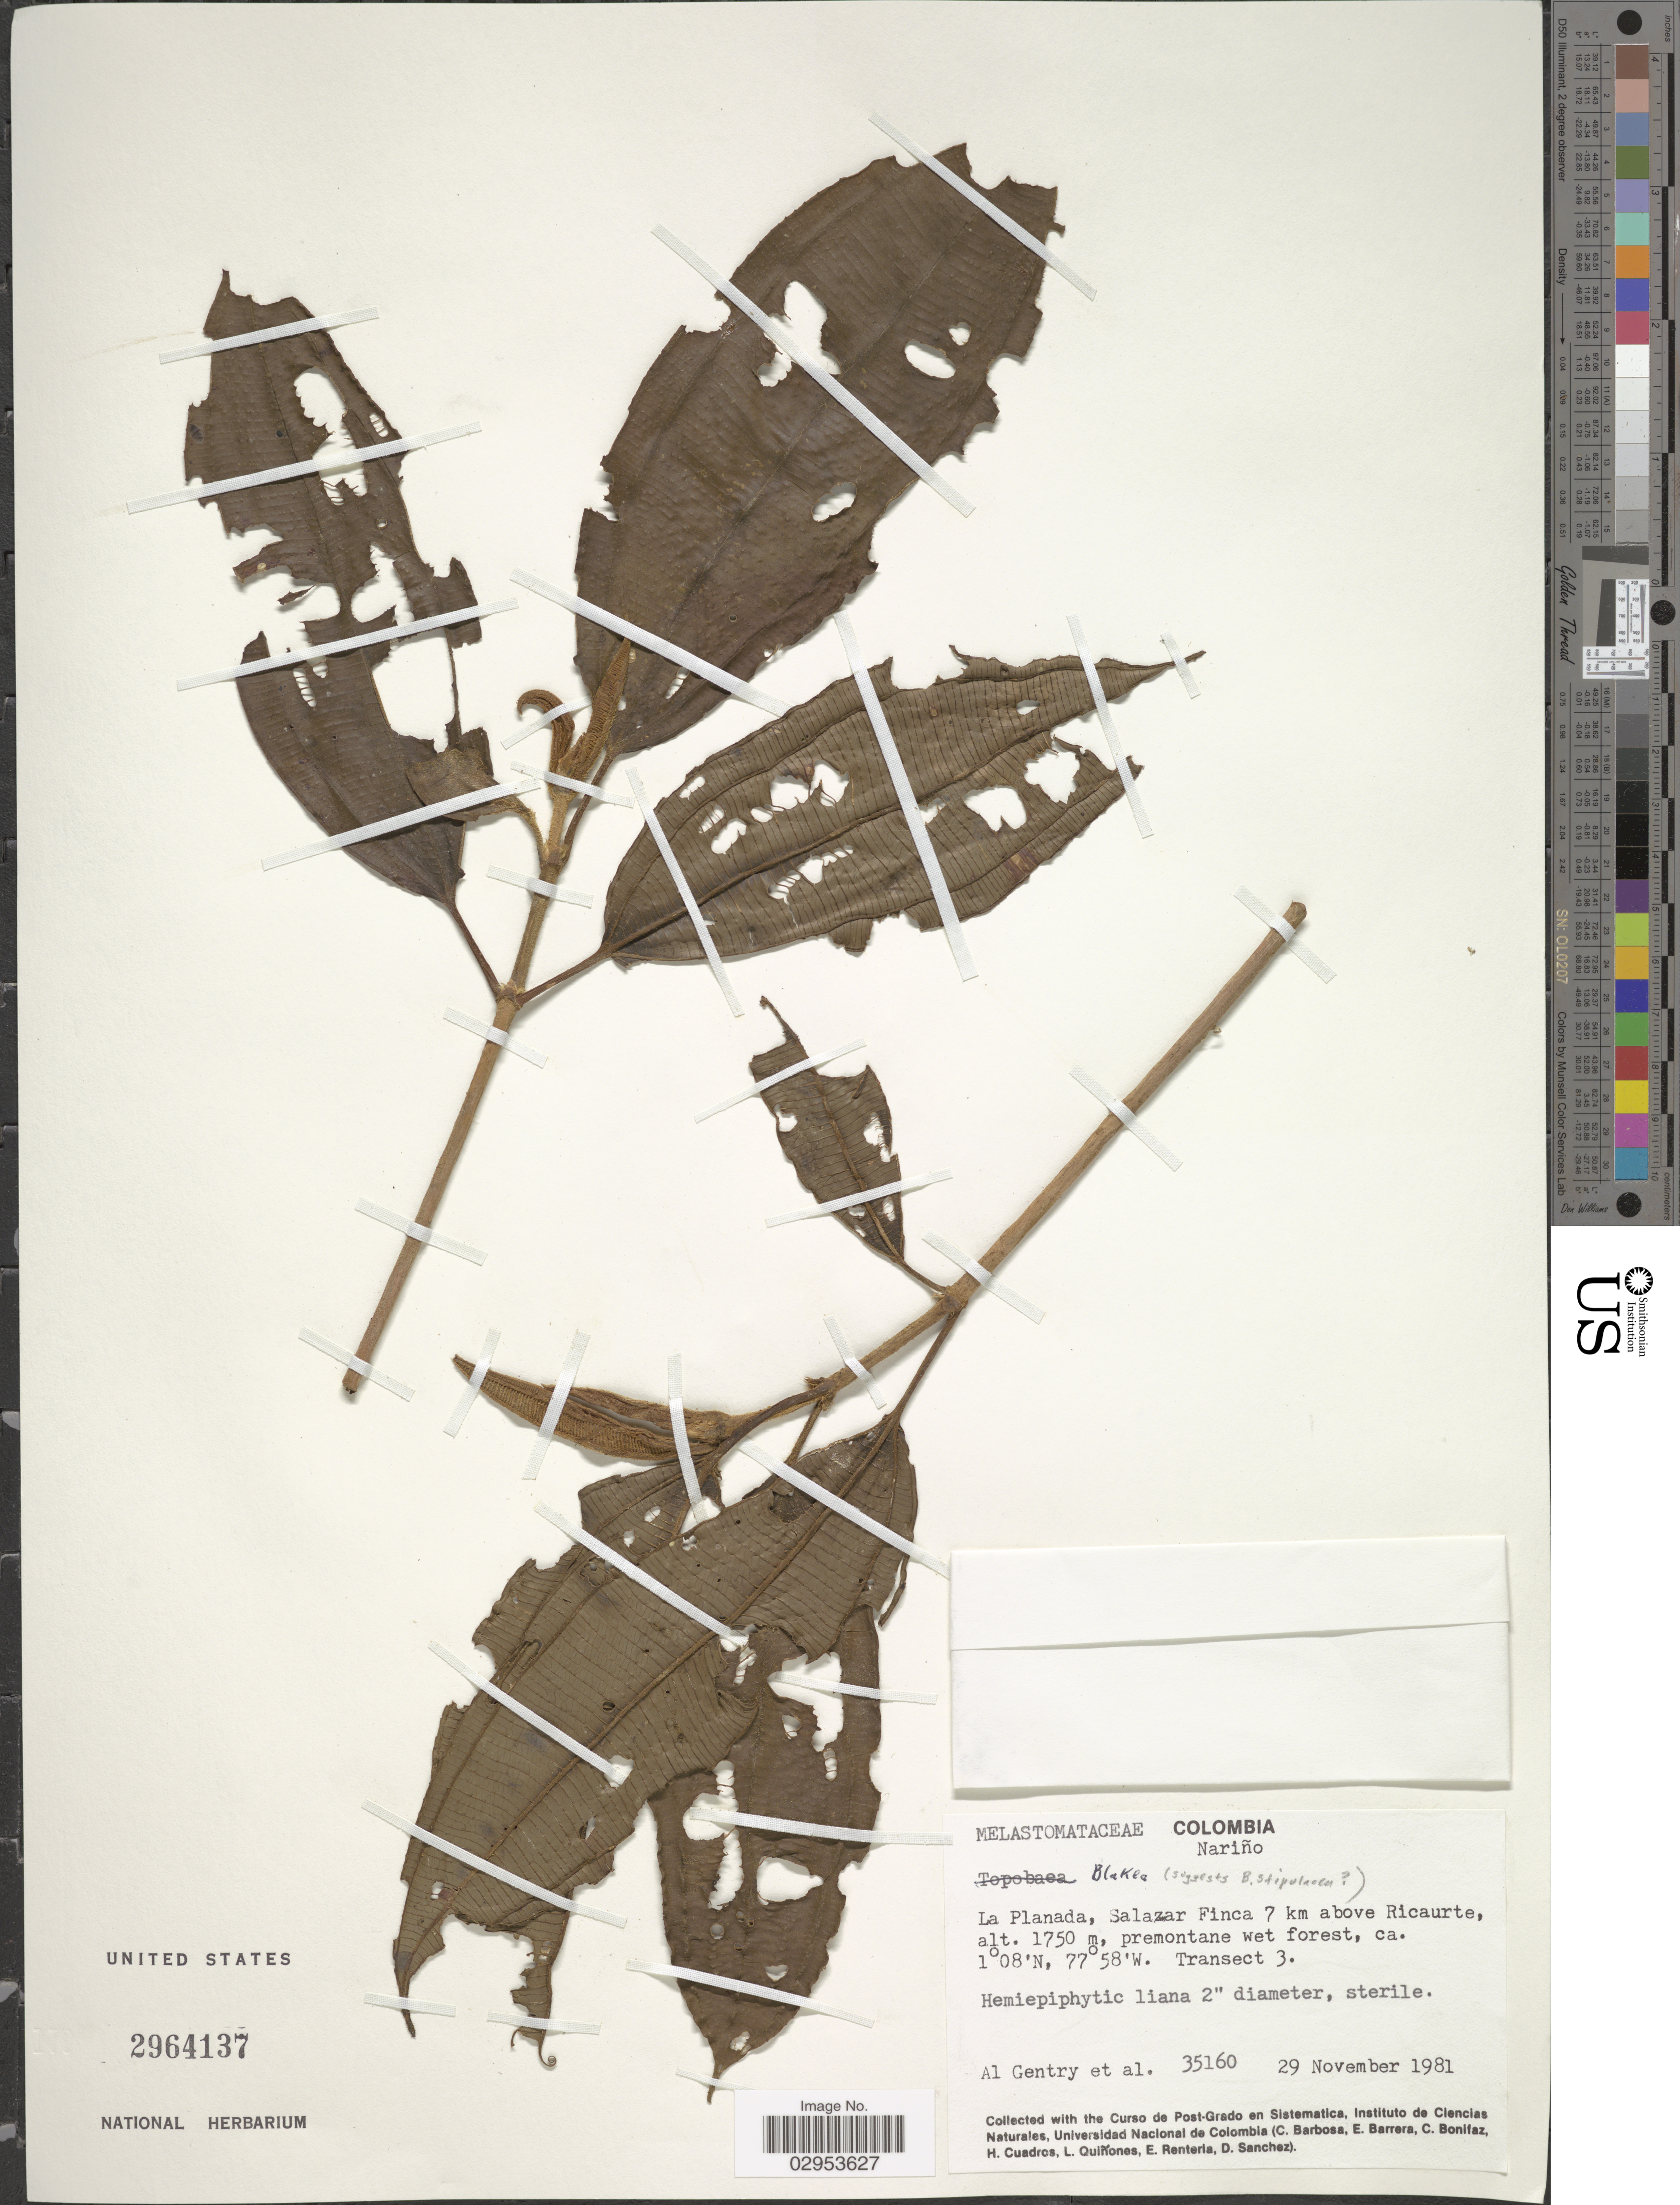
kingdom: Plantae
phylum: Tracheophyta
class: Magnoliopsida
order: Myrtales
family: Melastomataceae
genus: Blakea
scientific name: Blakea sp.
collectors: A. H. Gentry & et al.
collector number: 35160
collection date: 1981-11-29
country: Colombia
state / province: Nariño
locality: La Planada, Salazar Finca 7 km above Ricaurte.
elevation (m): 1750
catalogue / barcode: US 2964137